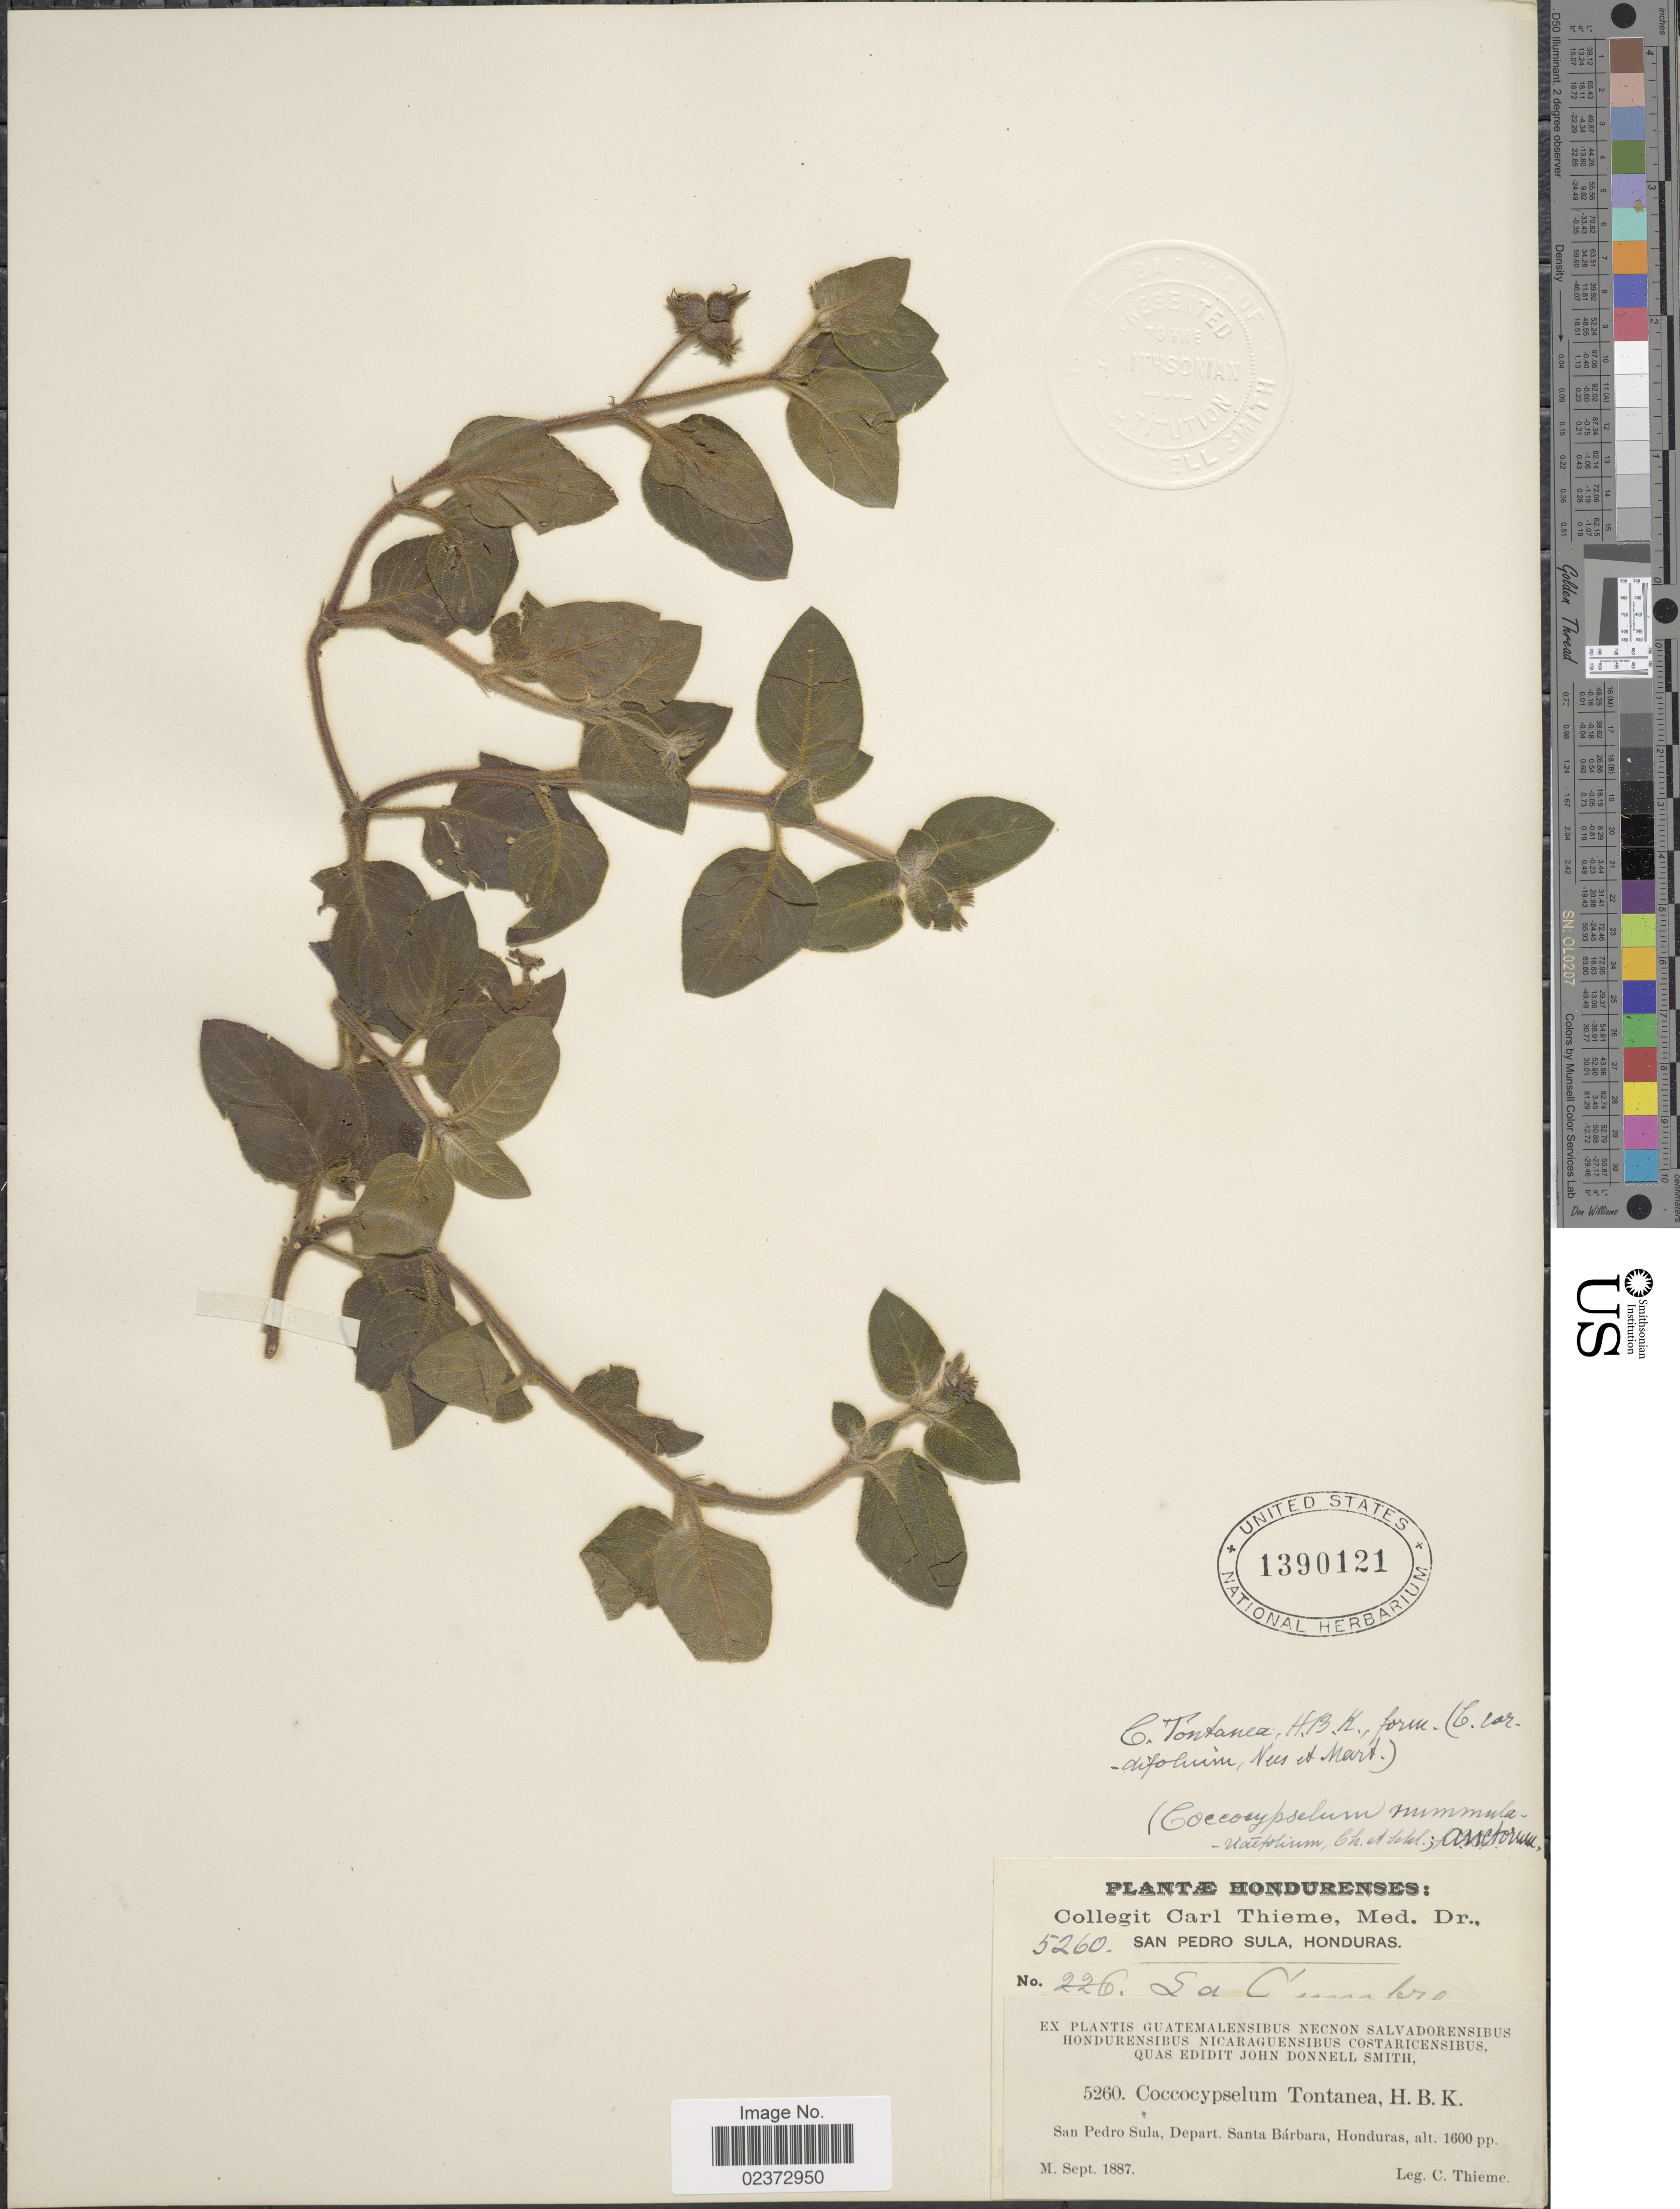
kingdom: Plantae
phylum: Tracheophyta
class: Magnoliopsida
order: Gentianales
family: Rubiaceae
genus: Coccocypselum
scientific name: Coccocypselum hispidulum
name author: (Standl.) Standl.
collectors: C. Thieme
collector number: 5260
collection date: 1887-09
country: Honduras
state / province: Santa Bárbara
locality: San Pedro Sula, Depart. Santa Bárbara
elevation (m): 488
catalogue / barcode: US 1390121